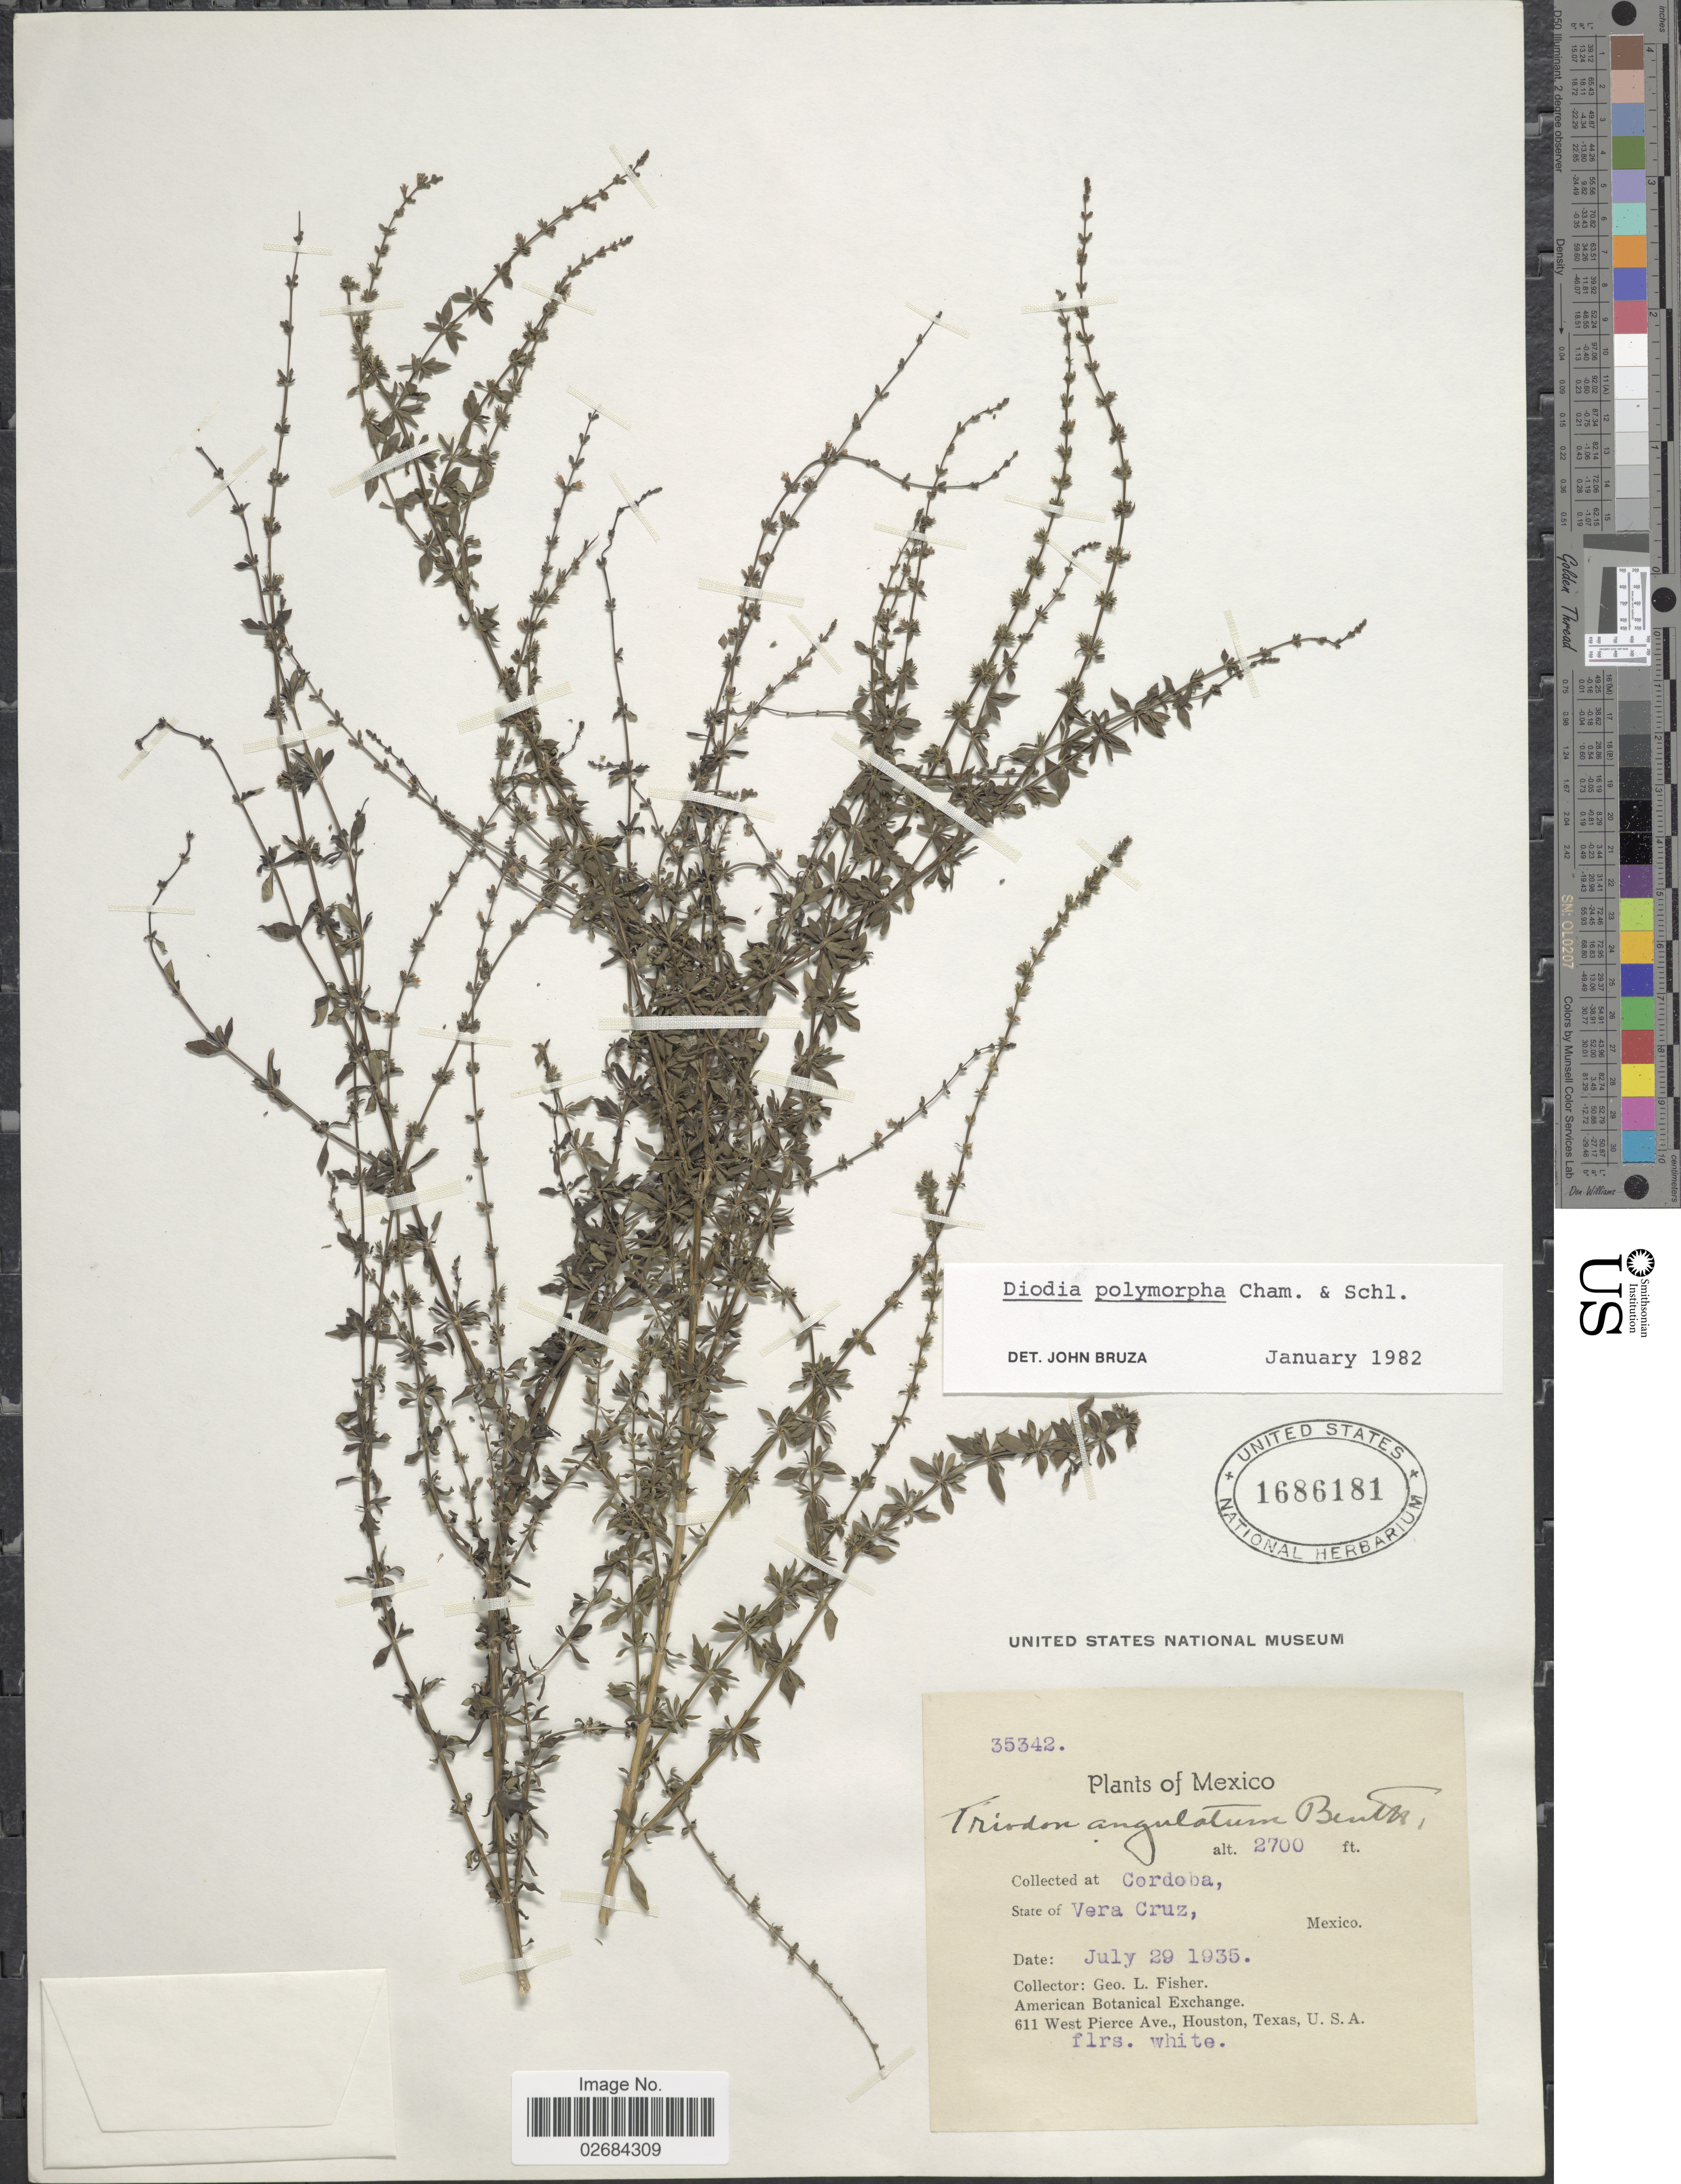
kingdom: Plantae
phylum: Tracheophyta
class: Magnoliopsida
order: Gentianales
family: Rubiaceae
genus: Diodia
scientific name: Diodia brasiliensis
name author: Spreng.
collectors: G. L. Fisher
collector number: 35342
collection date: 1935-07-29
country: Mexico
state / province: Veracruz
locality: Cordoba. State of Vera Cruz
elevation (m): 823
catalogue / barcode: US 1686181